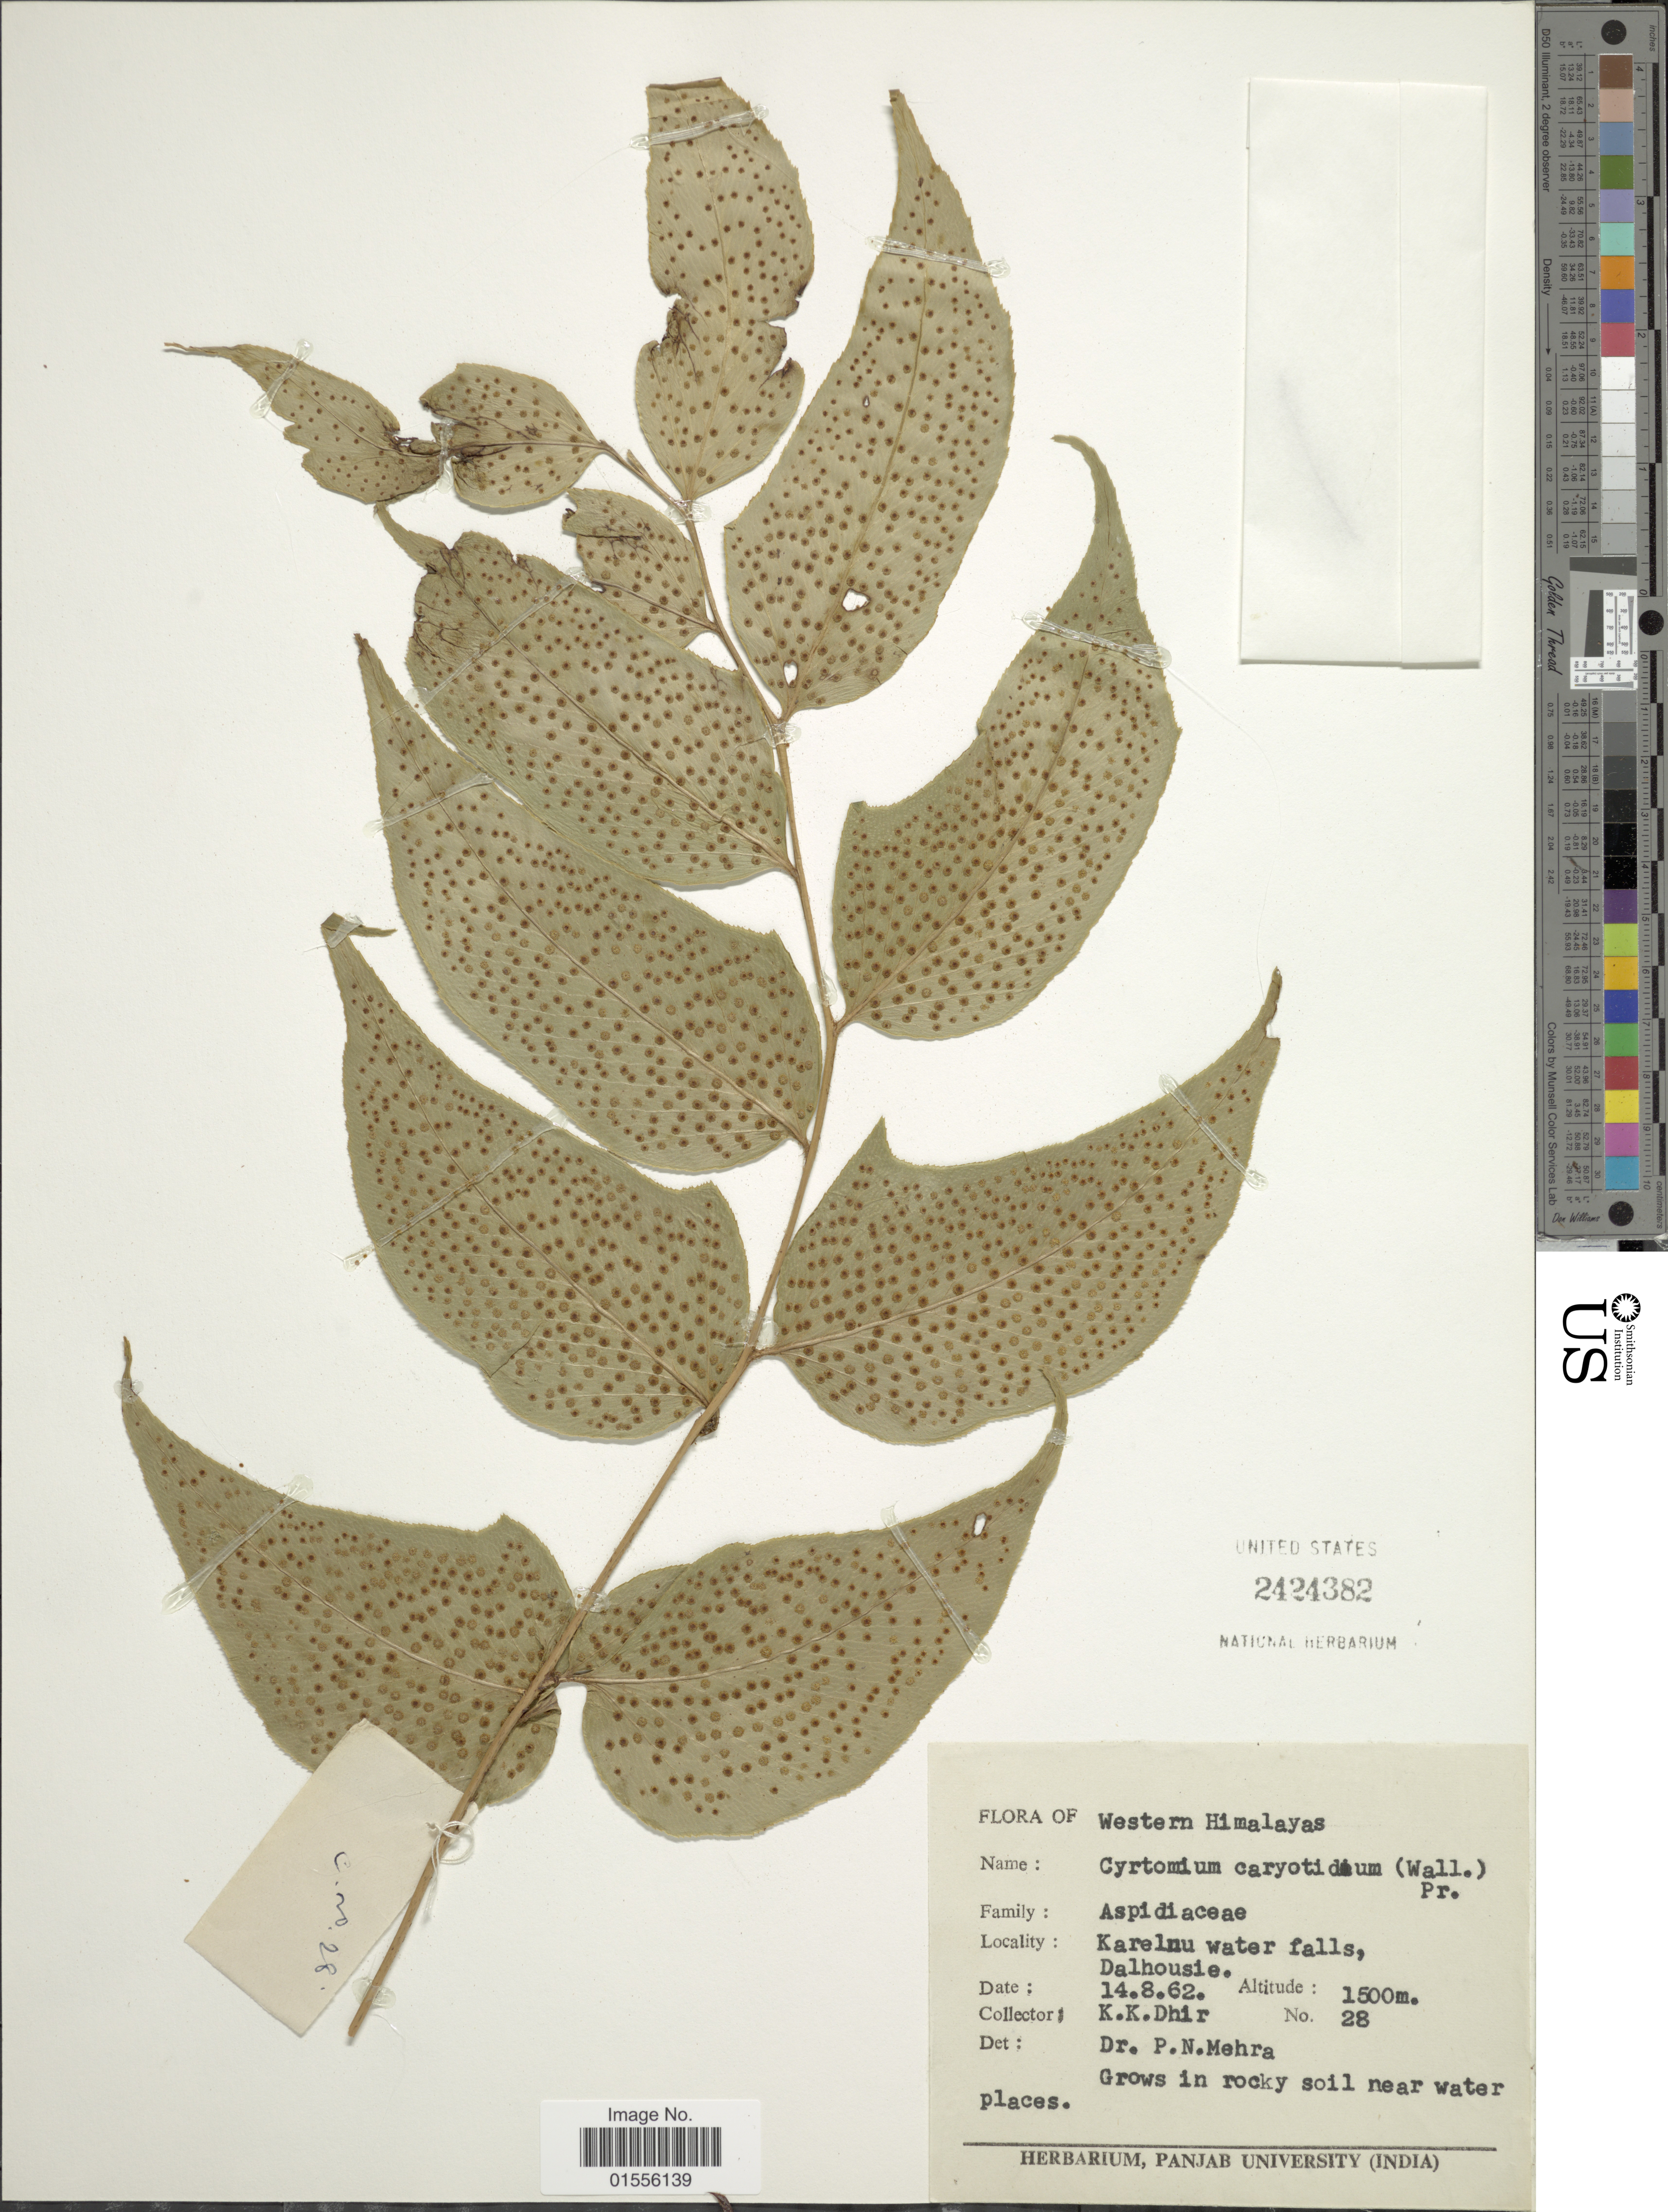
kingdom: Plantae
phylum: Tracheophyta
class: Polypodiopsida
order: Polypodiales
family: Dryopteridaceae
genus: Cyrtomium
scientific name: Cyrtomium caryotideum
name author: (Wall. ex Hook. & Grev.) C. Presl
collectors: K. Dhir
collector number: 28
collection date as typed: Transcribed d/m/y: 14/8/62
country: India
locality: Western Himalayas, karelnu waterfalls, Dalhousie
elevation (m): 1500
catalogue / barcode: US 2424382